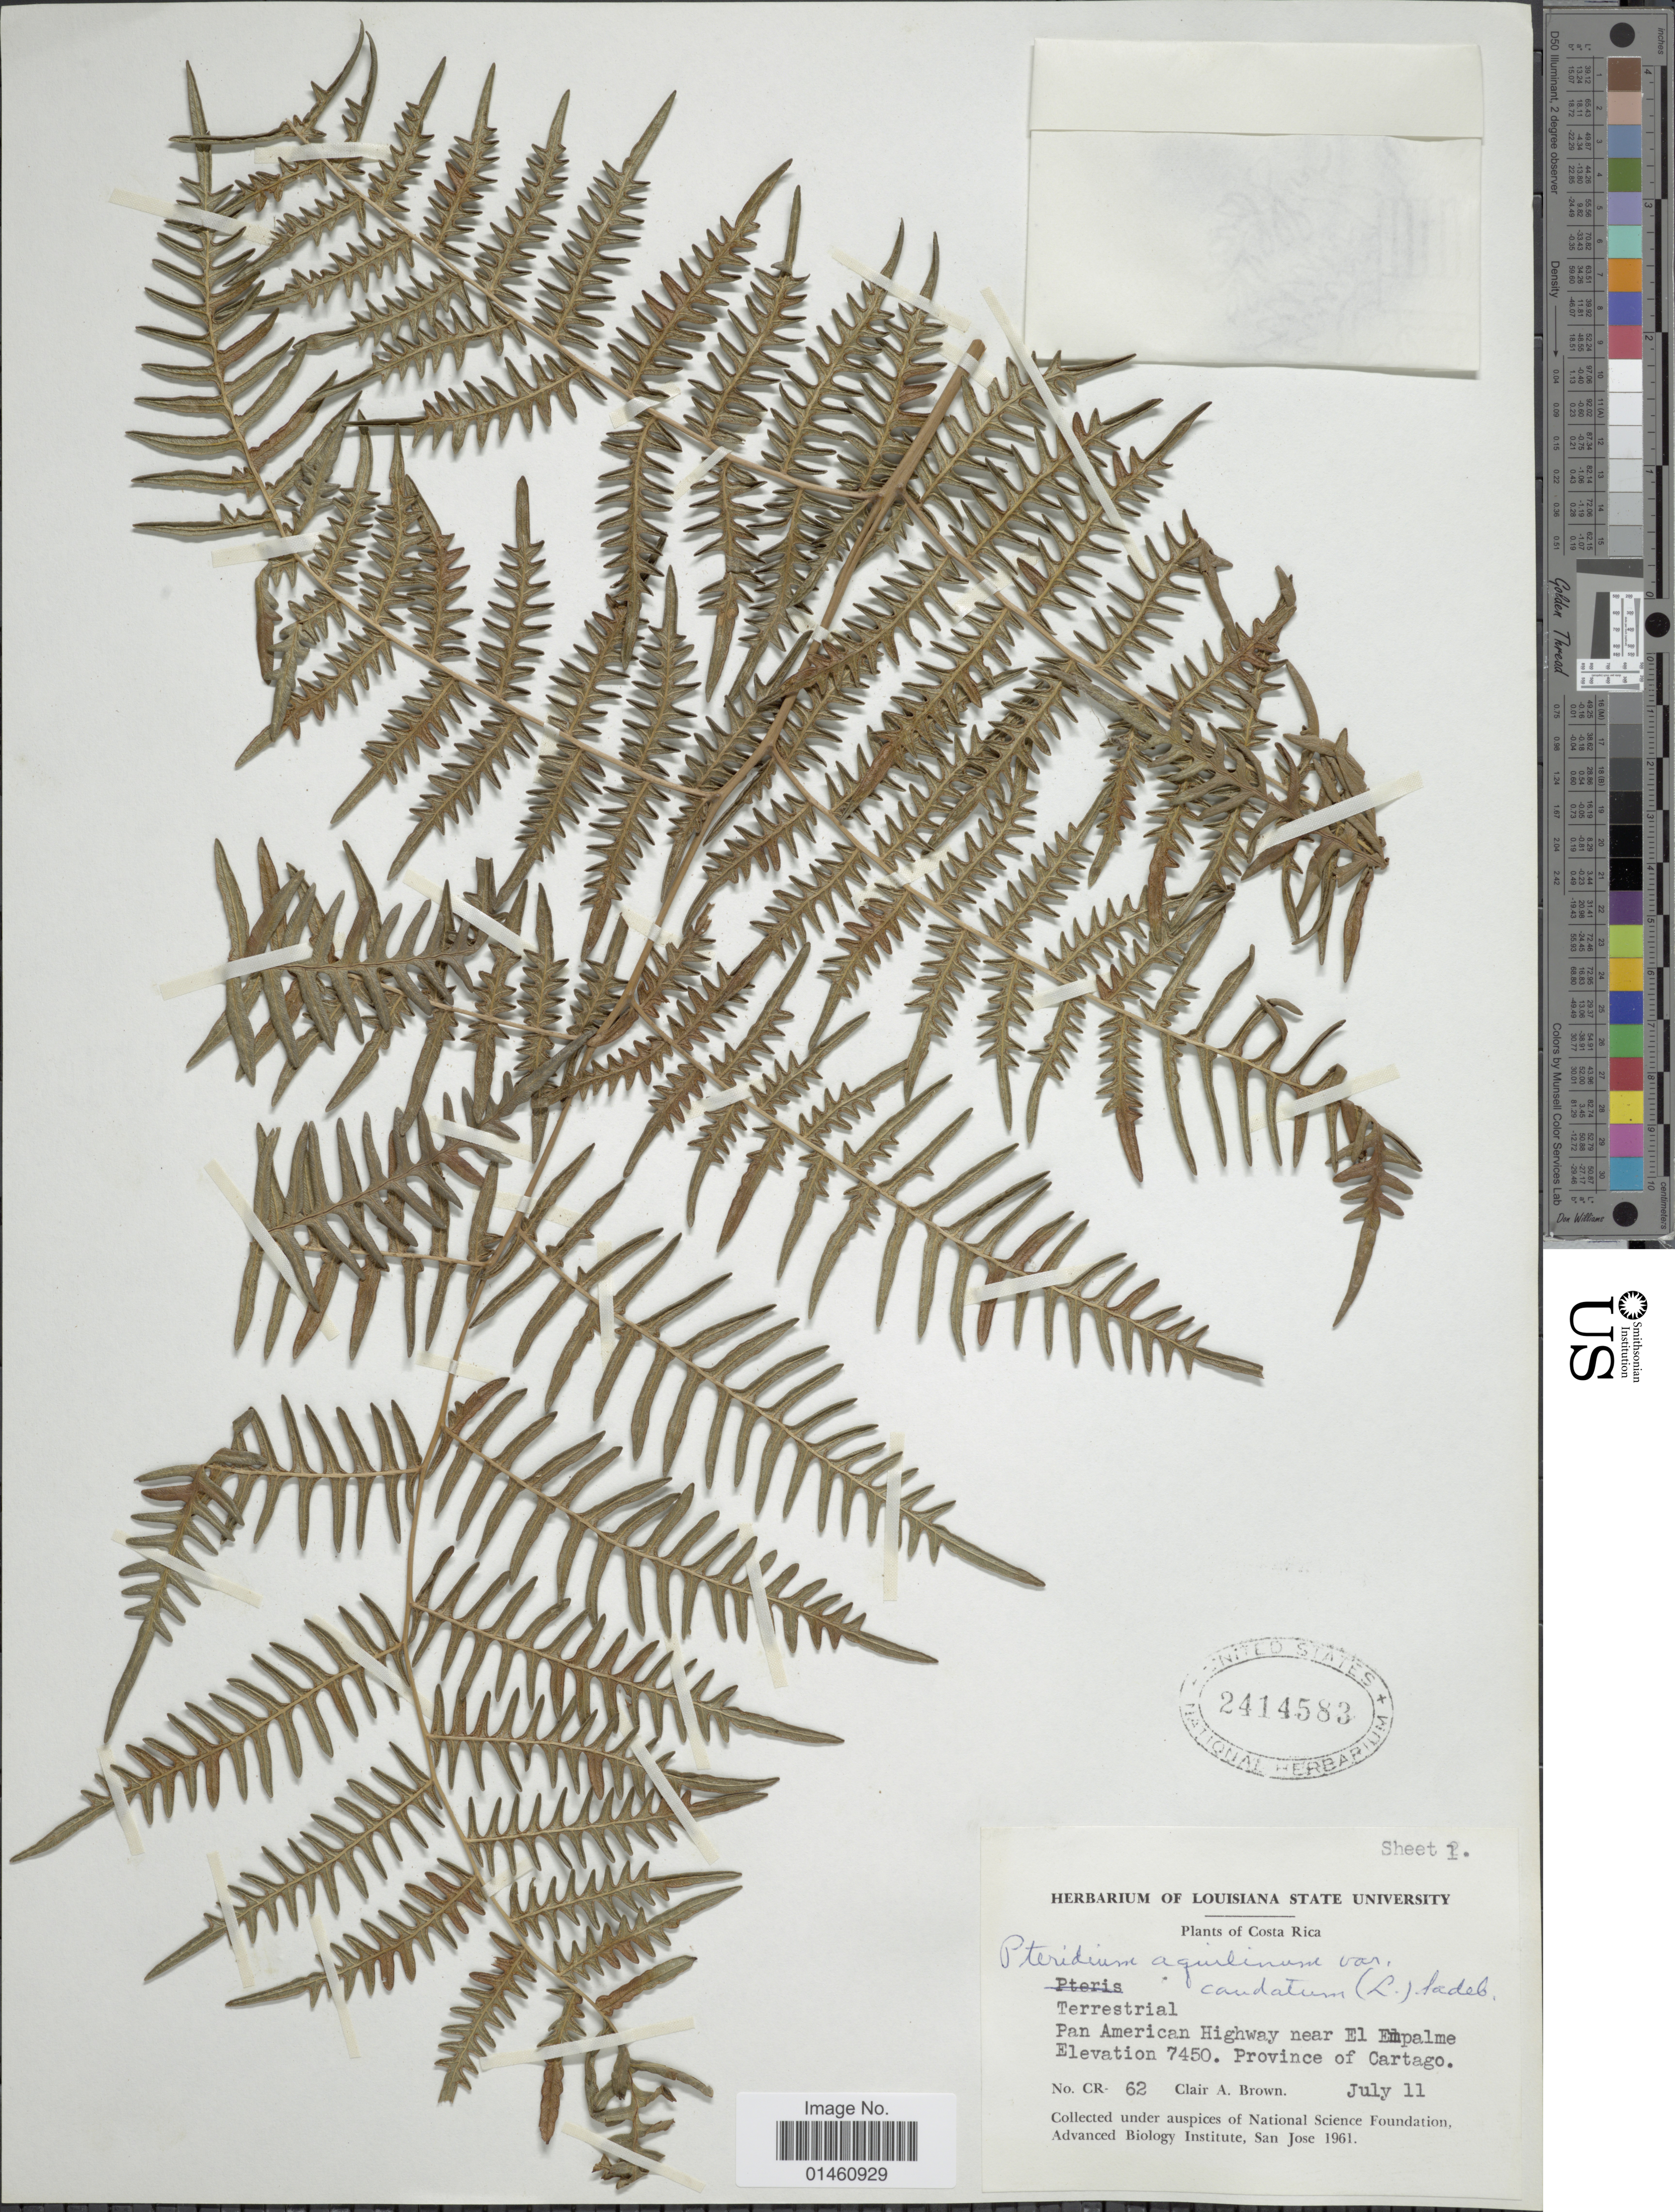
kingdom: Plantae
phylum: Tracheophyta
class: Polypodiopsida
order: Polypodiales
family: Dennstaedtiaceae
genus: Pteridium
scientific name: Pteridium caudatum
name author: (L.) Maxon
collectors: C. A. Brown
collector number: CR-62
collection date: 1961-07-11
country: Costa Rica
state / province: Cartago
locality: Pan American Highway near El Empalme.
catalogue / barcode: US 2414583